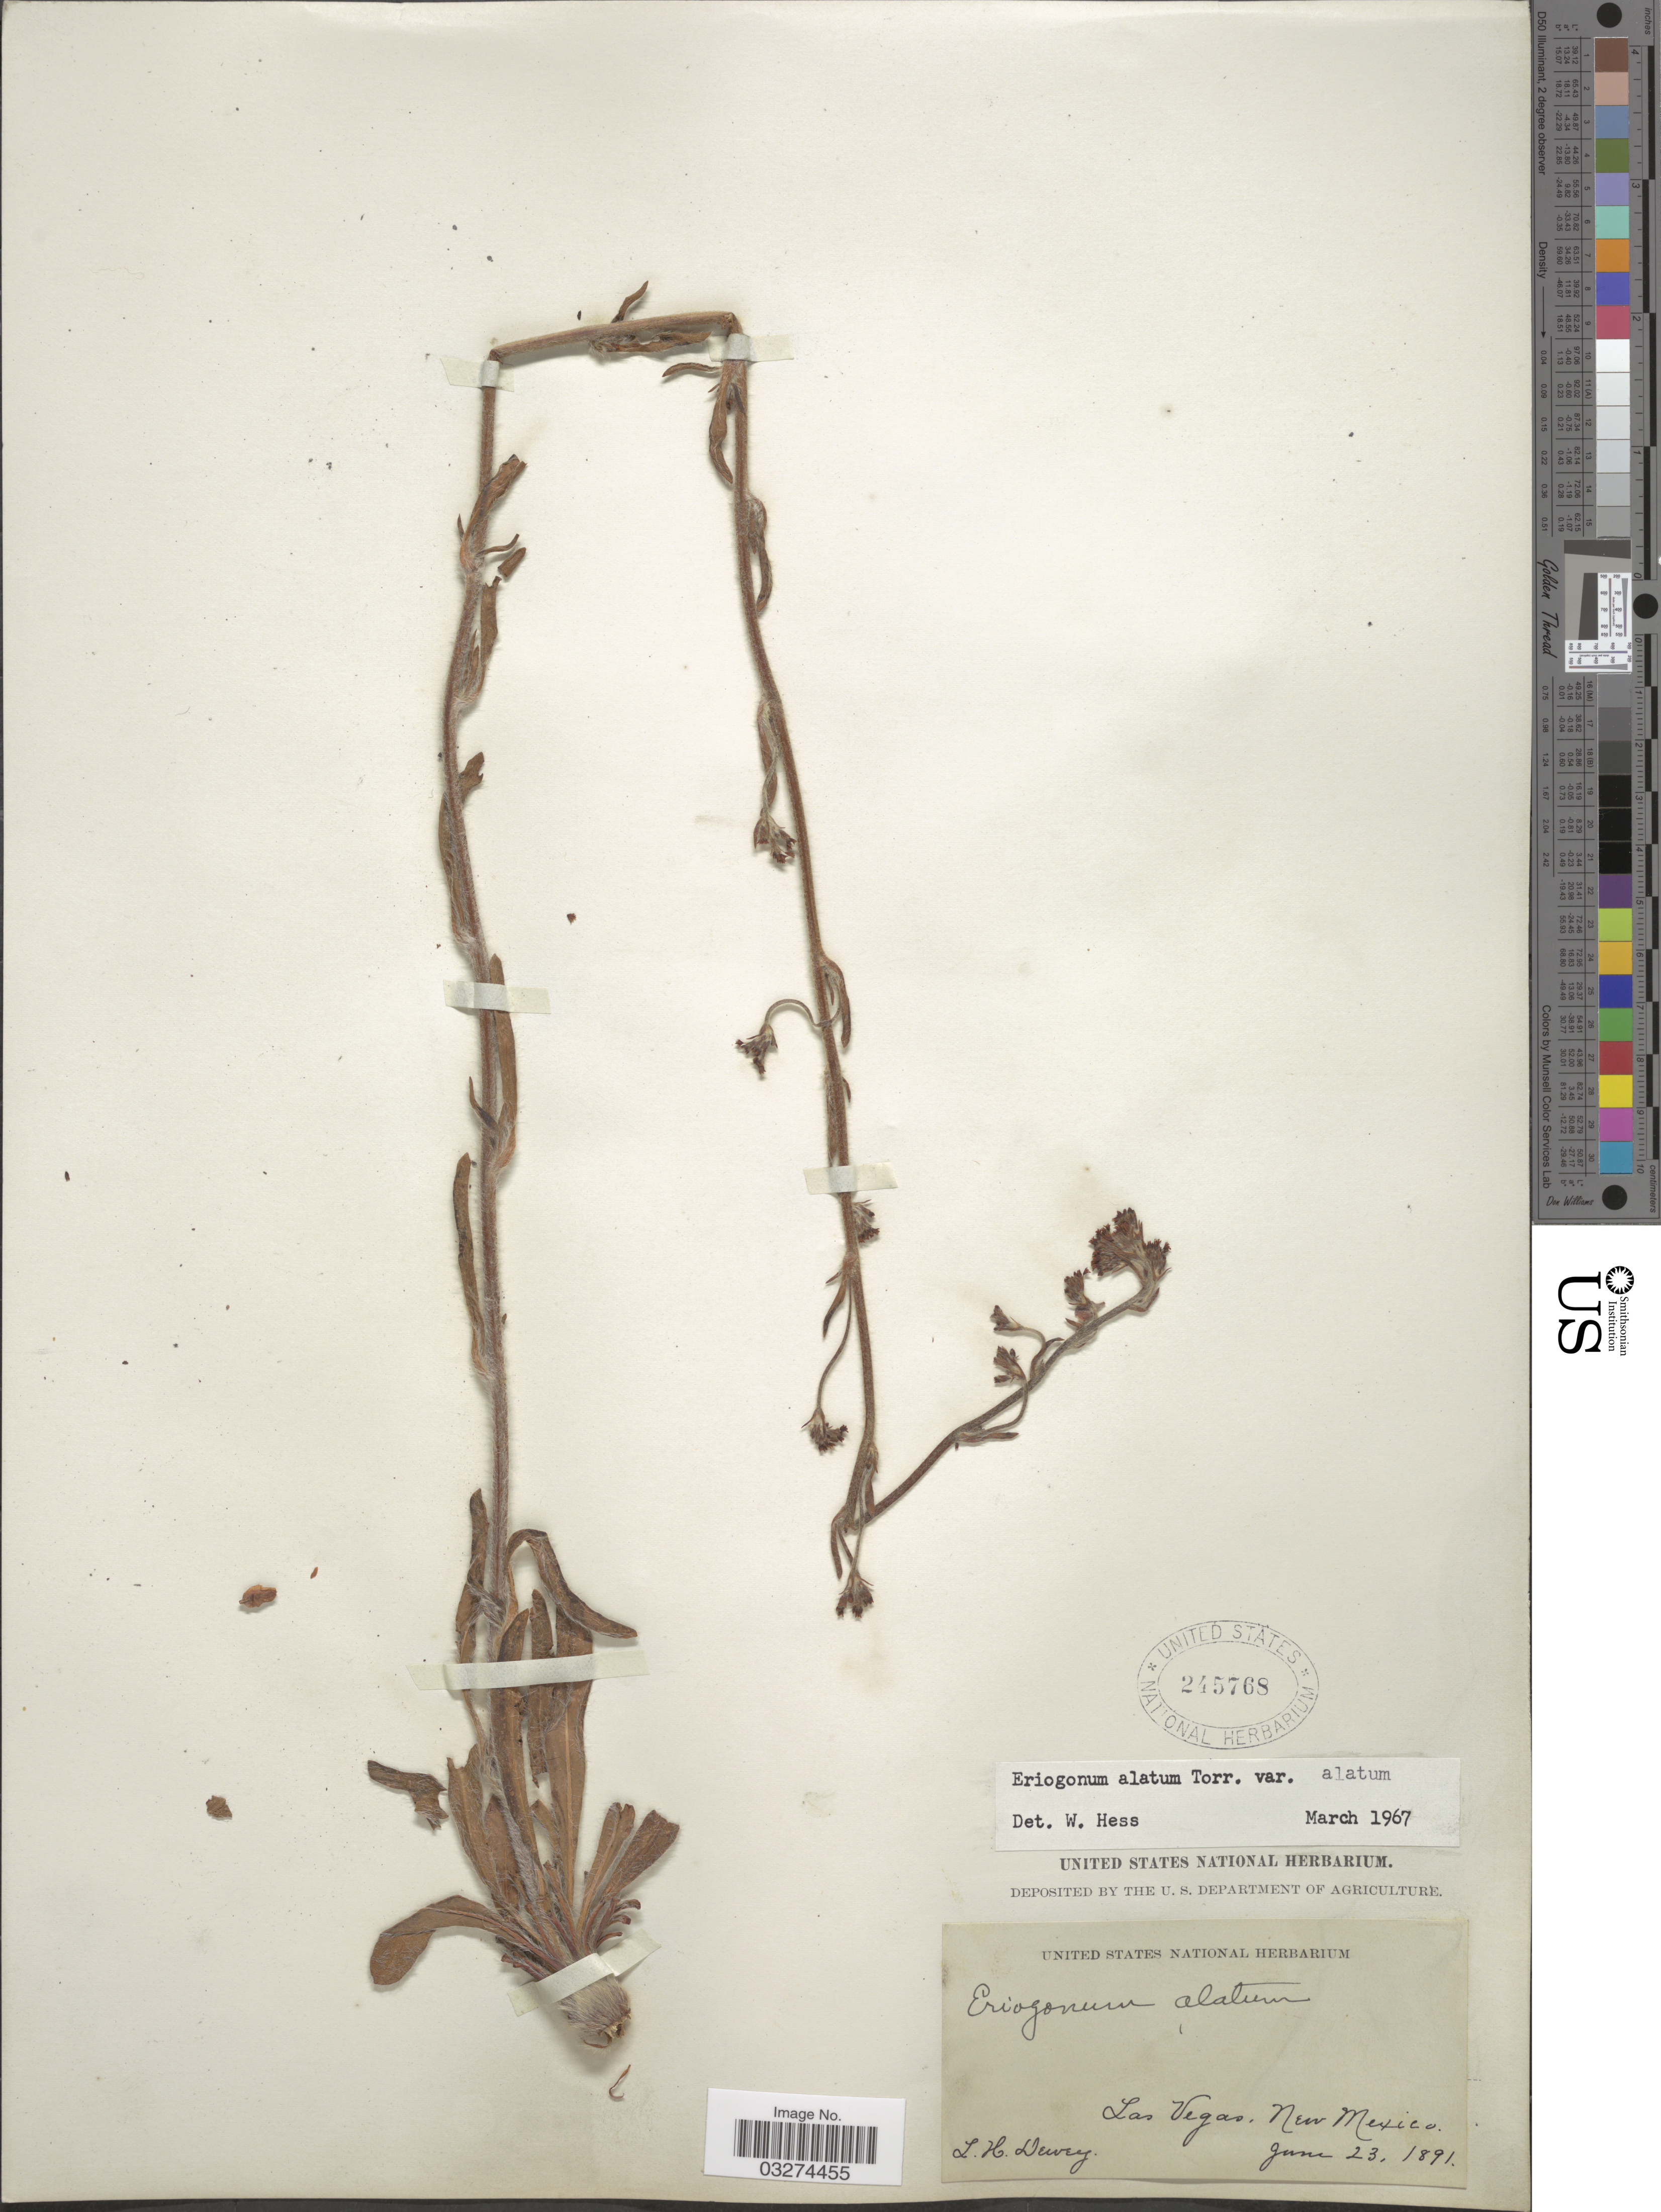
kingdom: Plantae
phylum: Tracheophyta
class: Magnoliopsida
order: Caryophyllales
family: Polygonaceae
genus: Eriogonum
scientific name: Eriogonum alatum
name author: Torr.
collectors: L. H. Dewey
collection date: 1891-06-23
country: United States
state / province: New Mexico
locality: Las Vegas.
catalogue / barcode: US 245768